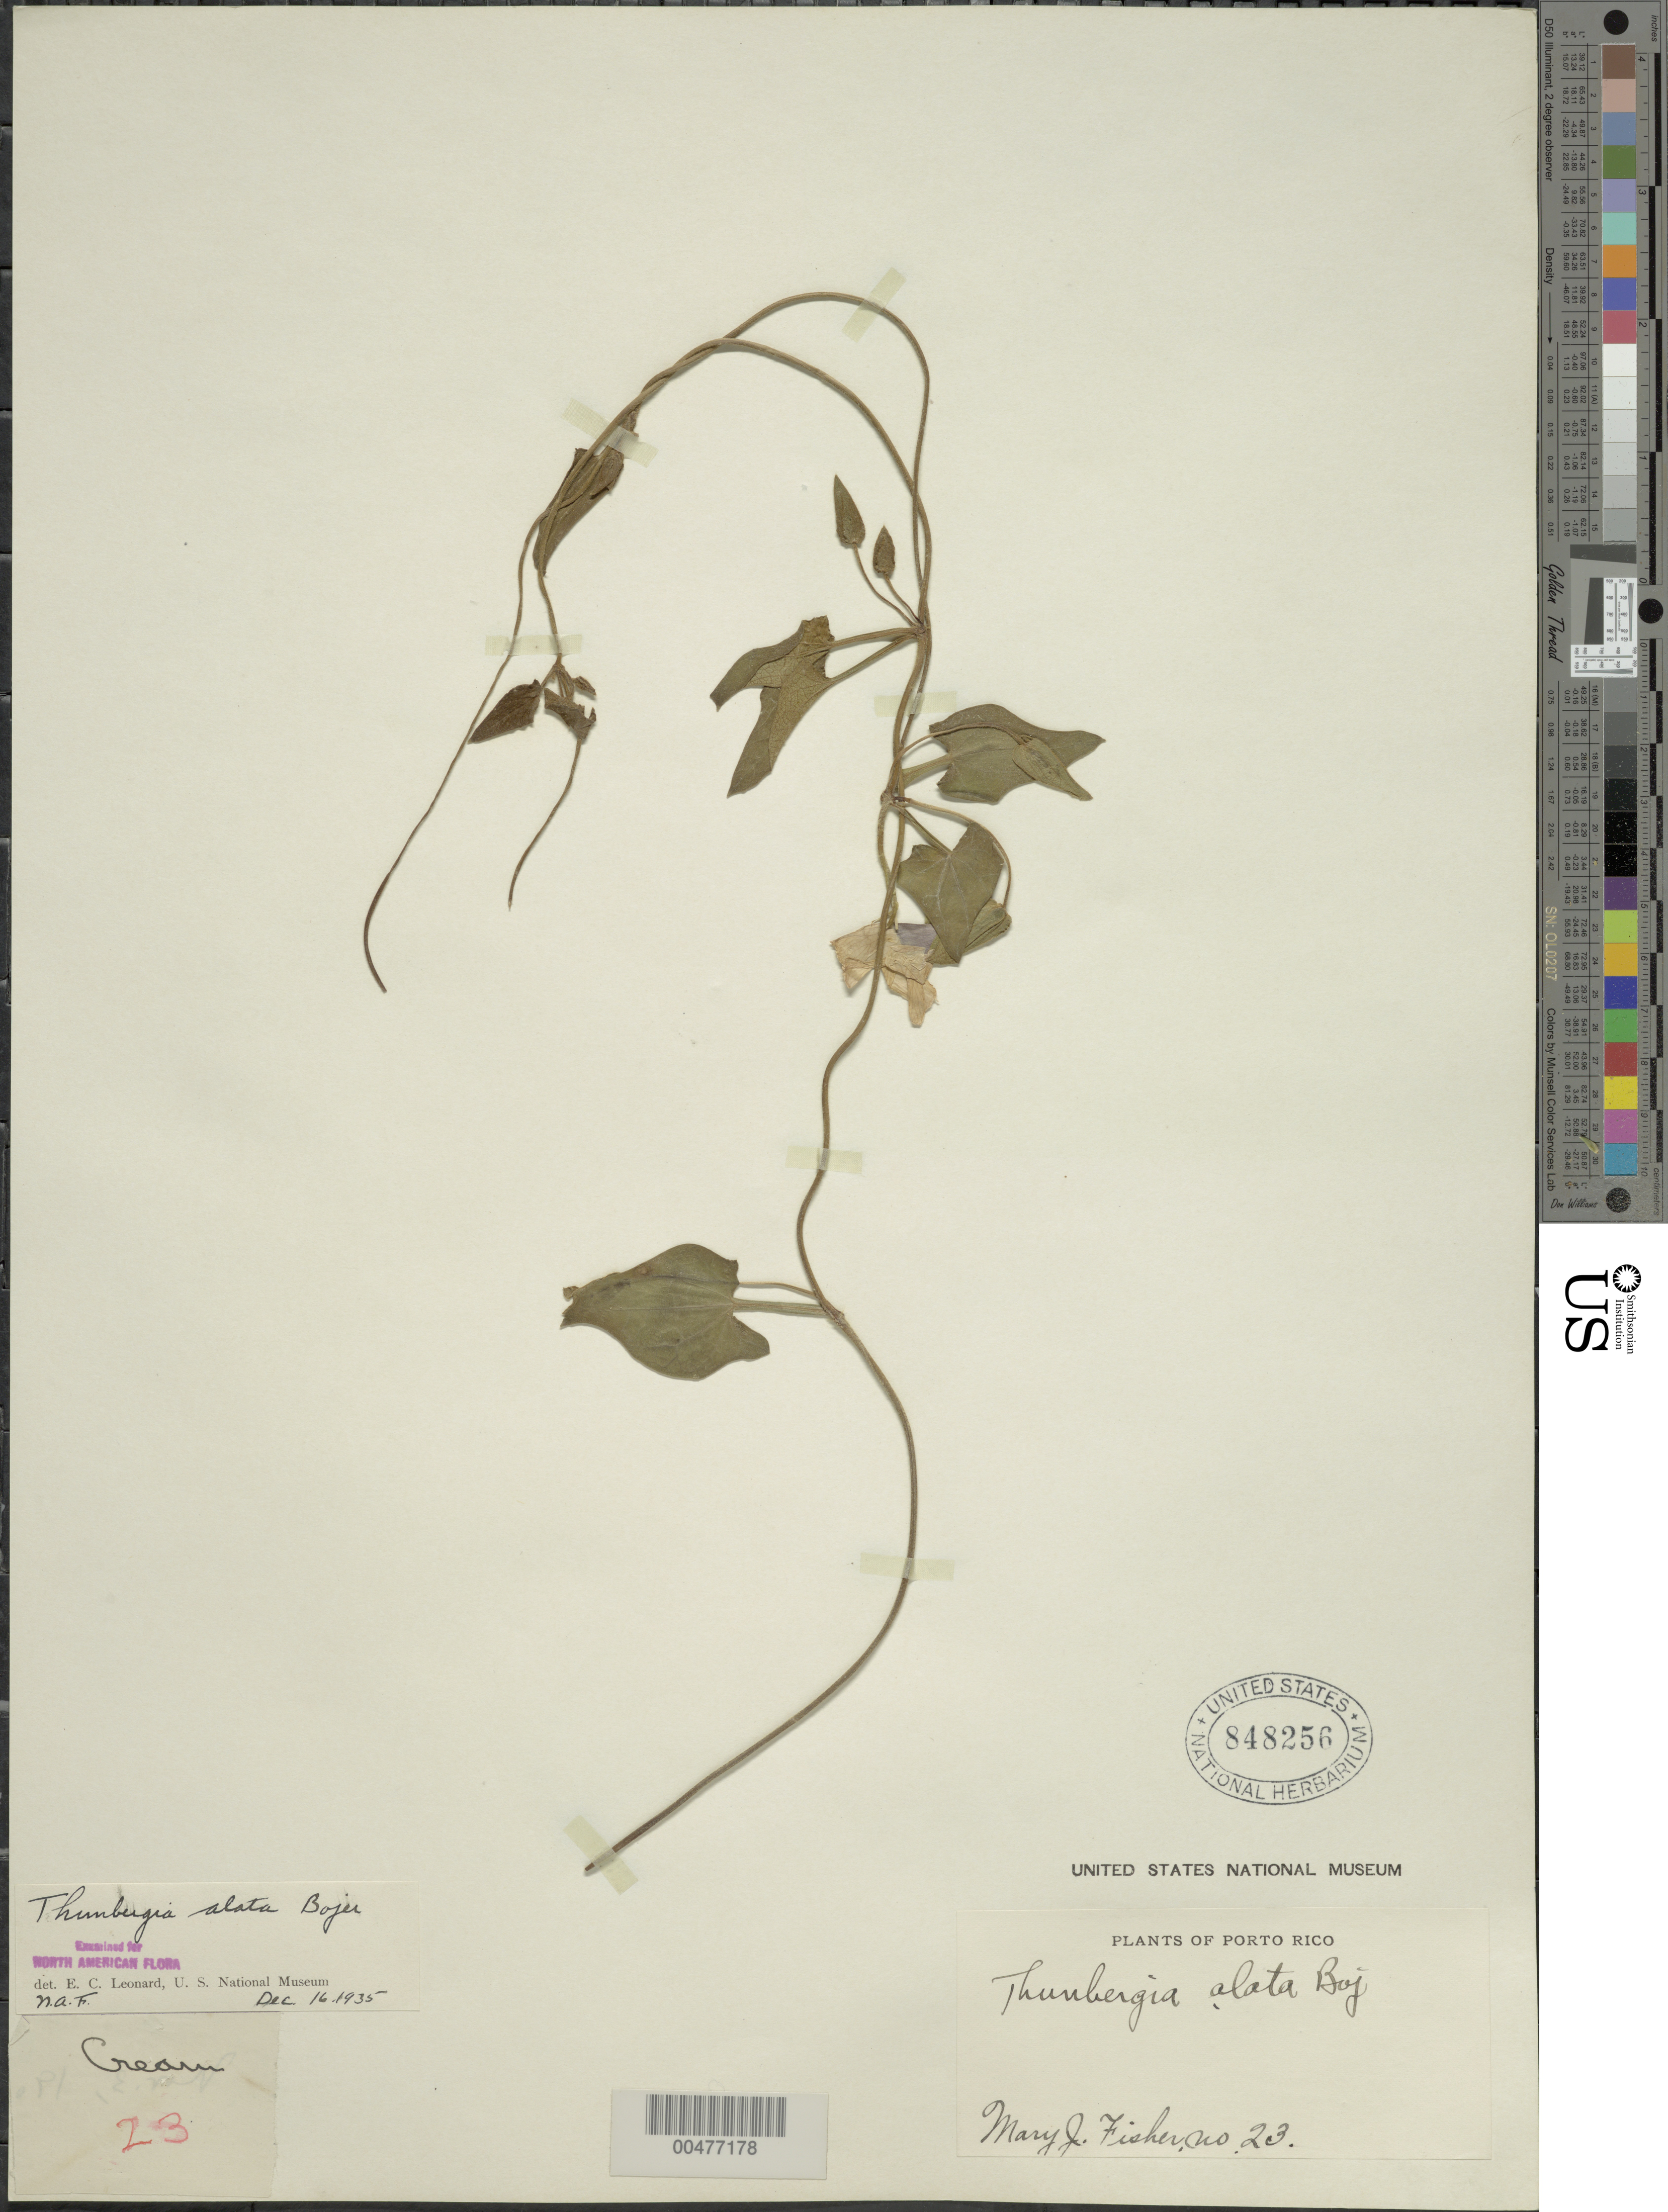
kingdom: Plantae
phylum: Tracheophyta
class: Magnoliopsida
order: Lamiales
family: Acanthaceae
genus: Thunbergia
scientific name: Thunbergia alata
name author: Bojer ex Sims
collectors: M. J. Fisher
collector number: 23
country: Puerto Rico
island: Greater Antilles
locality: Sierra de Naguabo ad Rio Blanco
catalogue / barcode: US 848256